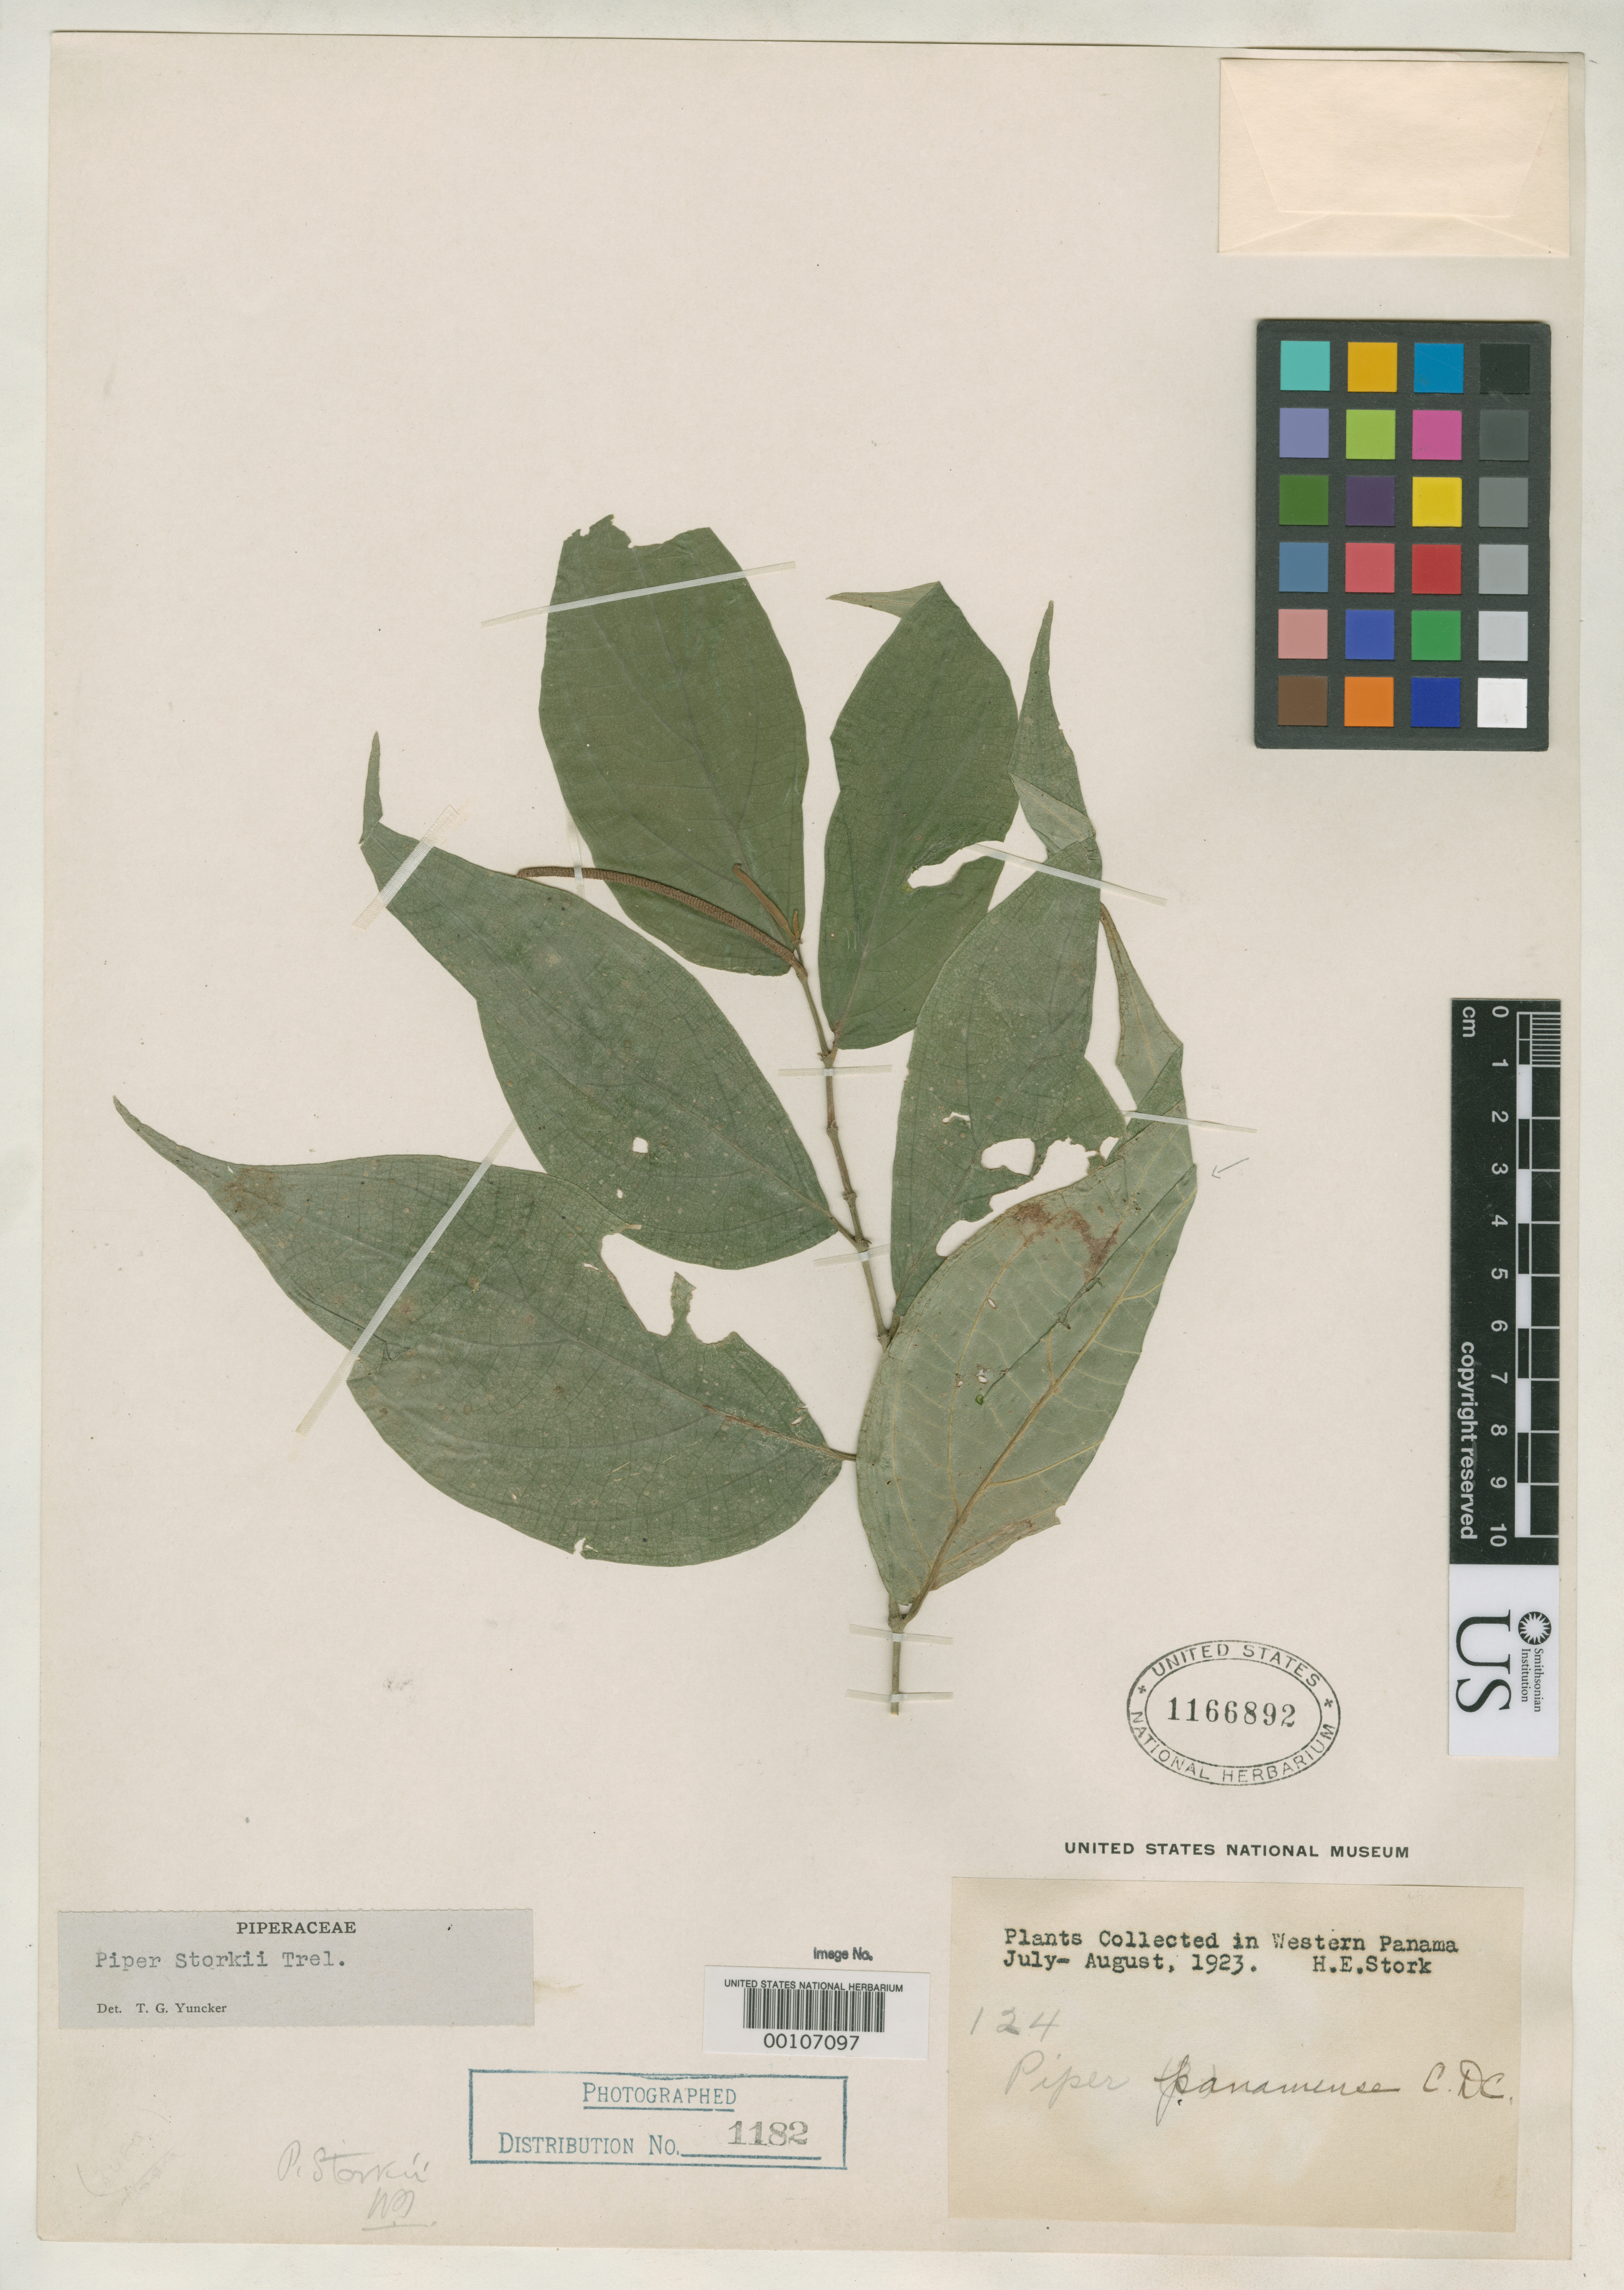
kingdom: Plantae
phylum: Tracheophyta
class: Magnoliopsida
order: Piperales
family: Piperaceae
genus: Piper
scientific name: Piper storkii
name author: Trel.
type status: Holotype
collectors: H. E. Stork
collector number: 124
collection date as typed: Jul 1923 to -- Aug 1923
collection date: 1923-07/1923-08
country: Panama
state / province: Bocas del Toro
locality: Western Panama, Rubber Tree Station.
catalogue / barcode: US 1166892